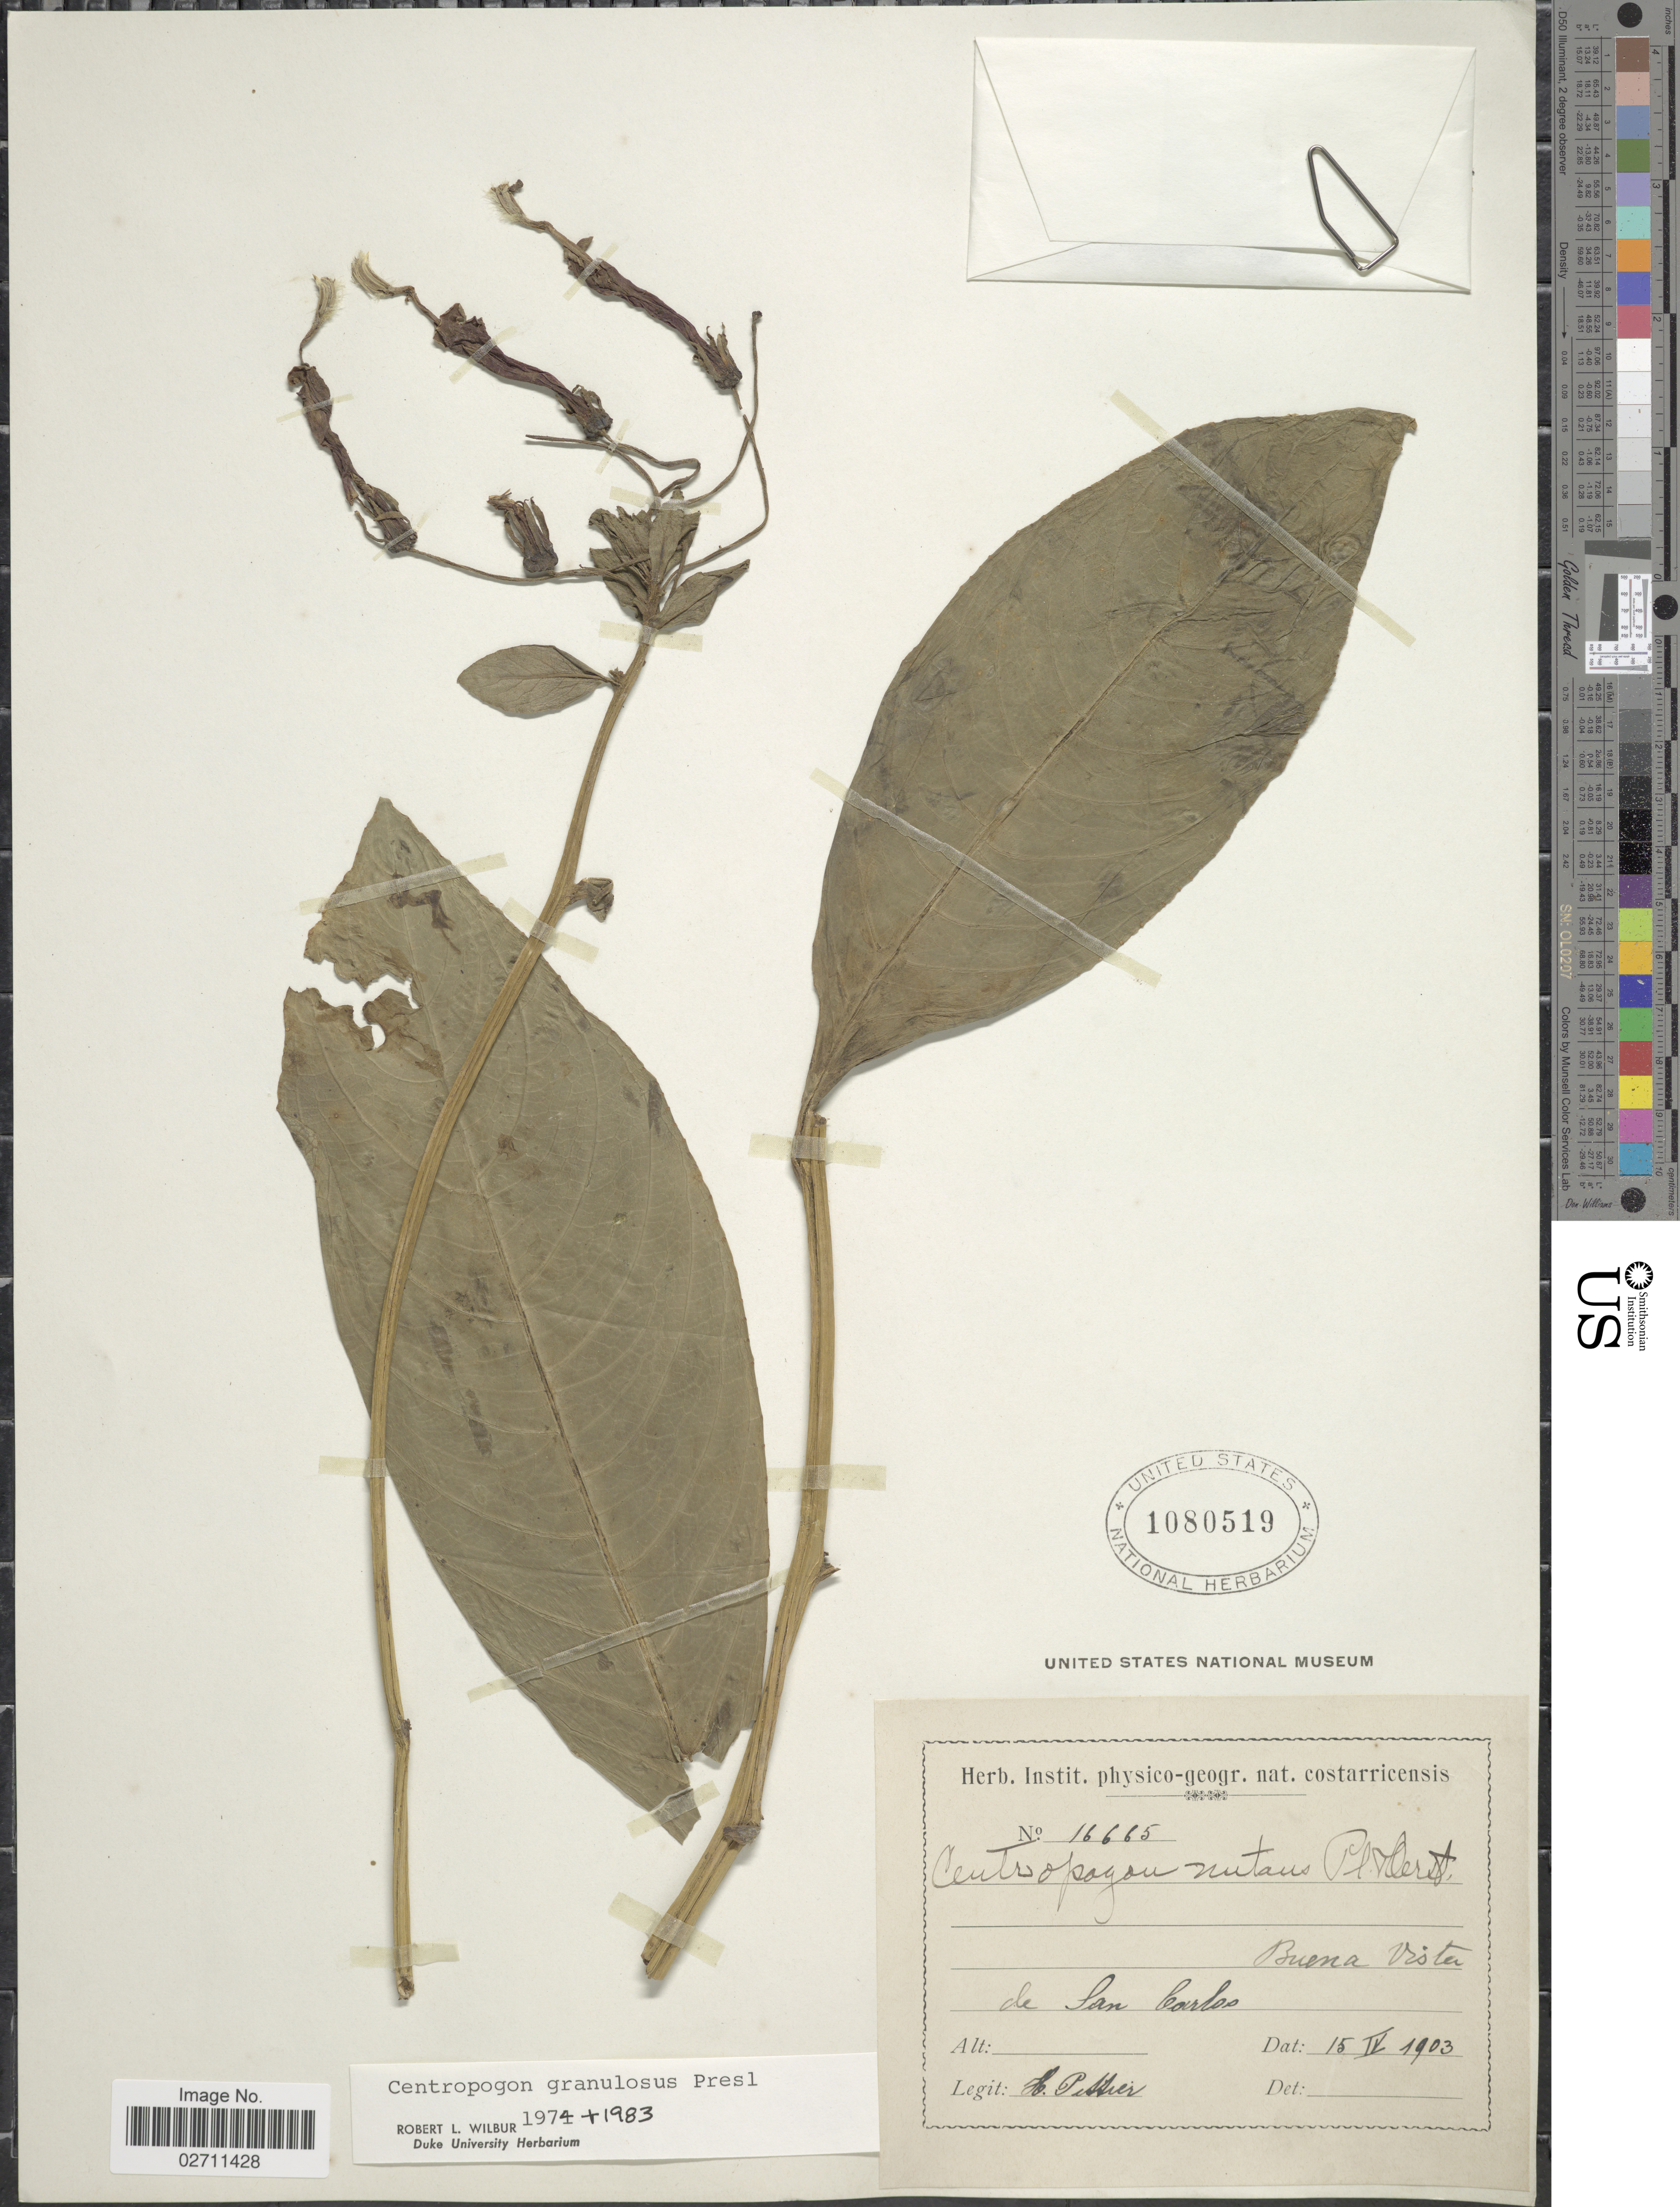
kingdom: Plantae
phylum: Tracheophyta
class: Magnoliopsida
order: Asterales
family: Campanulaceae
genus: Centropogon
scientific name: Centropogon granulosus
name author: C. Presl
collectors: H. F. Pittier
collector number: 16665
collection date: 1903-04-15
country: Costa Rica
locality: Buena Vista de San Carlos.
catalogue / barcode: US 1080519